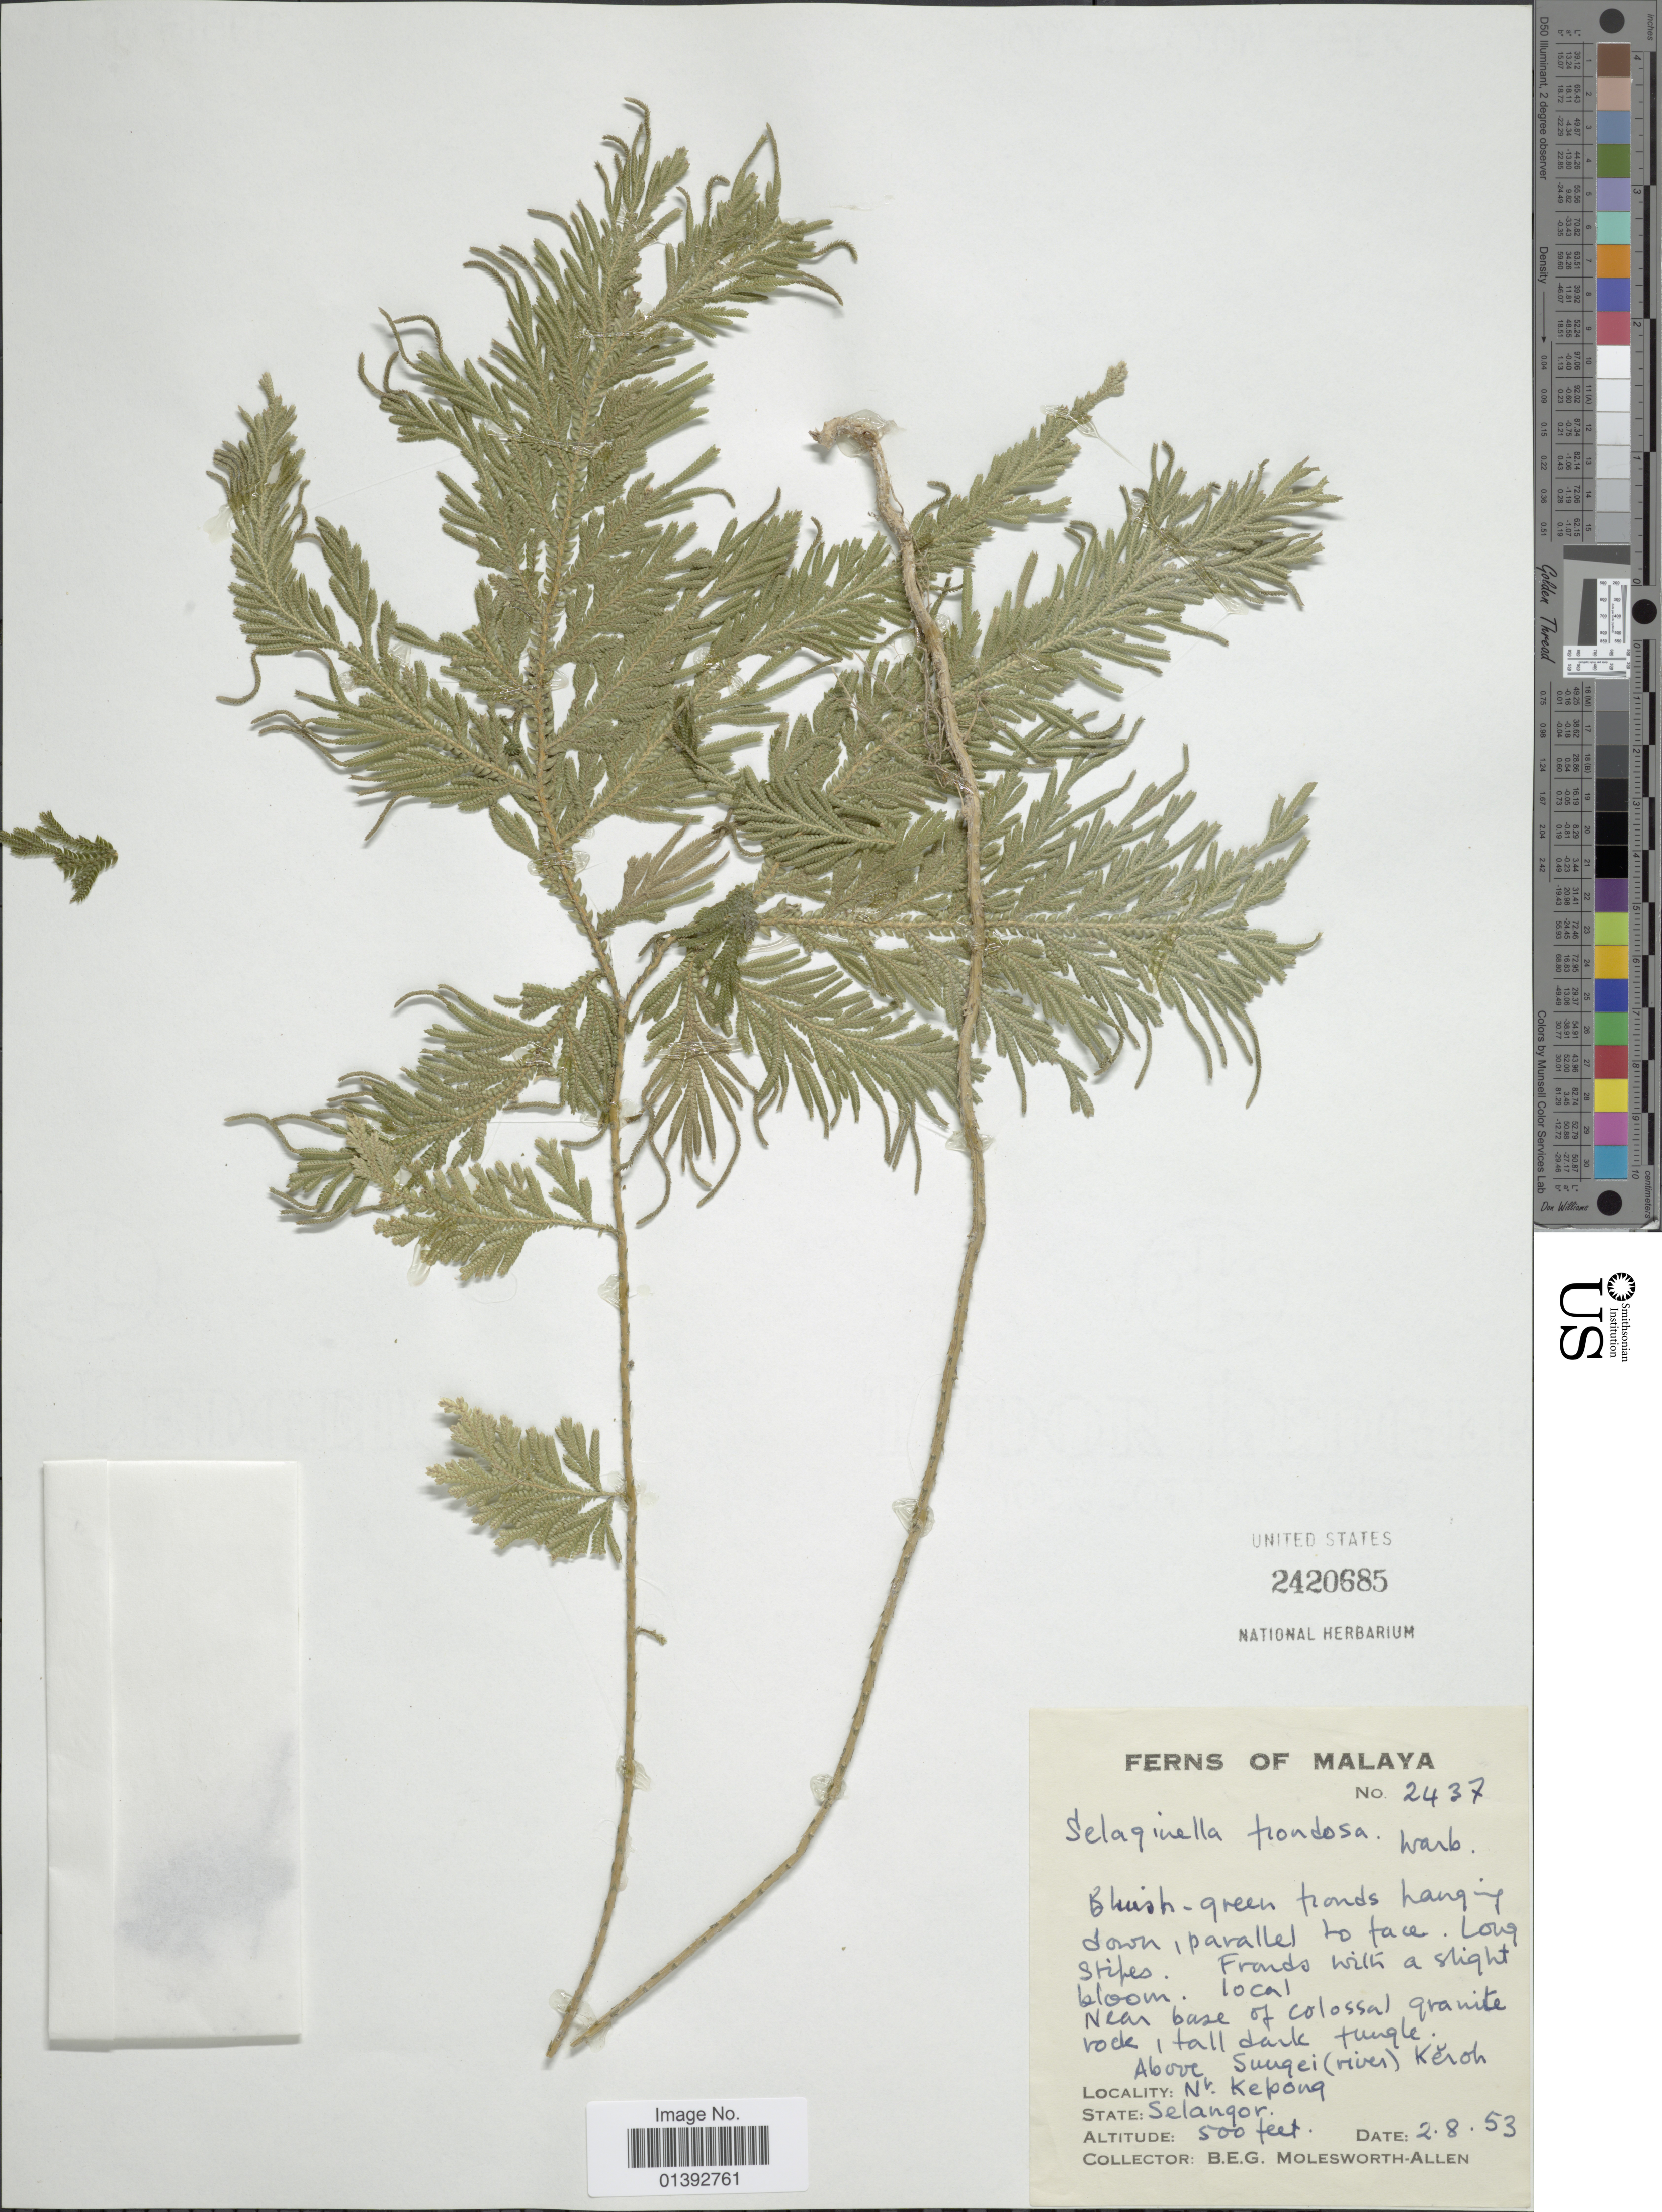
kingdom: Plantae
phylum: Tracheophyta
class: Lycopodiopsida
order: Selaginellales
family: Selaginellaceae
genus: Selaginella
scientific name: Selaginella frondosa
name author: Warb.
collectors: B. E. G. Molesworth-Allen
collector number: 2437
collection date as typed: Transcribed d/m/y: 2/8/53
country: Malaysia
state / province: Selangor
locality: Malaya, above Sungei (river) Keroh, nr. Kepong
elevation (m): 152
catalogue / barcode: US 2420685